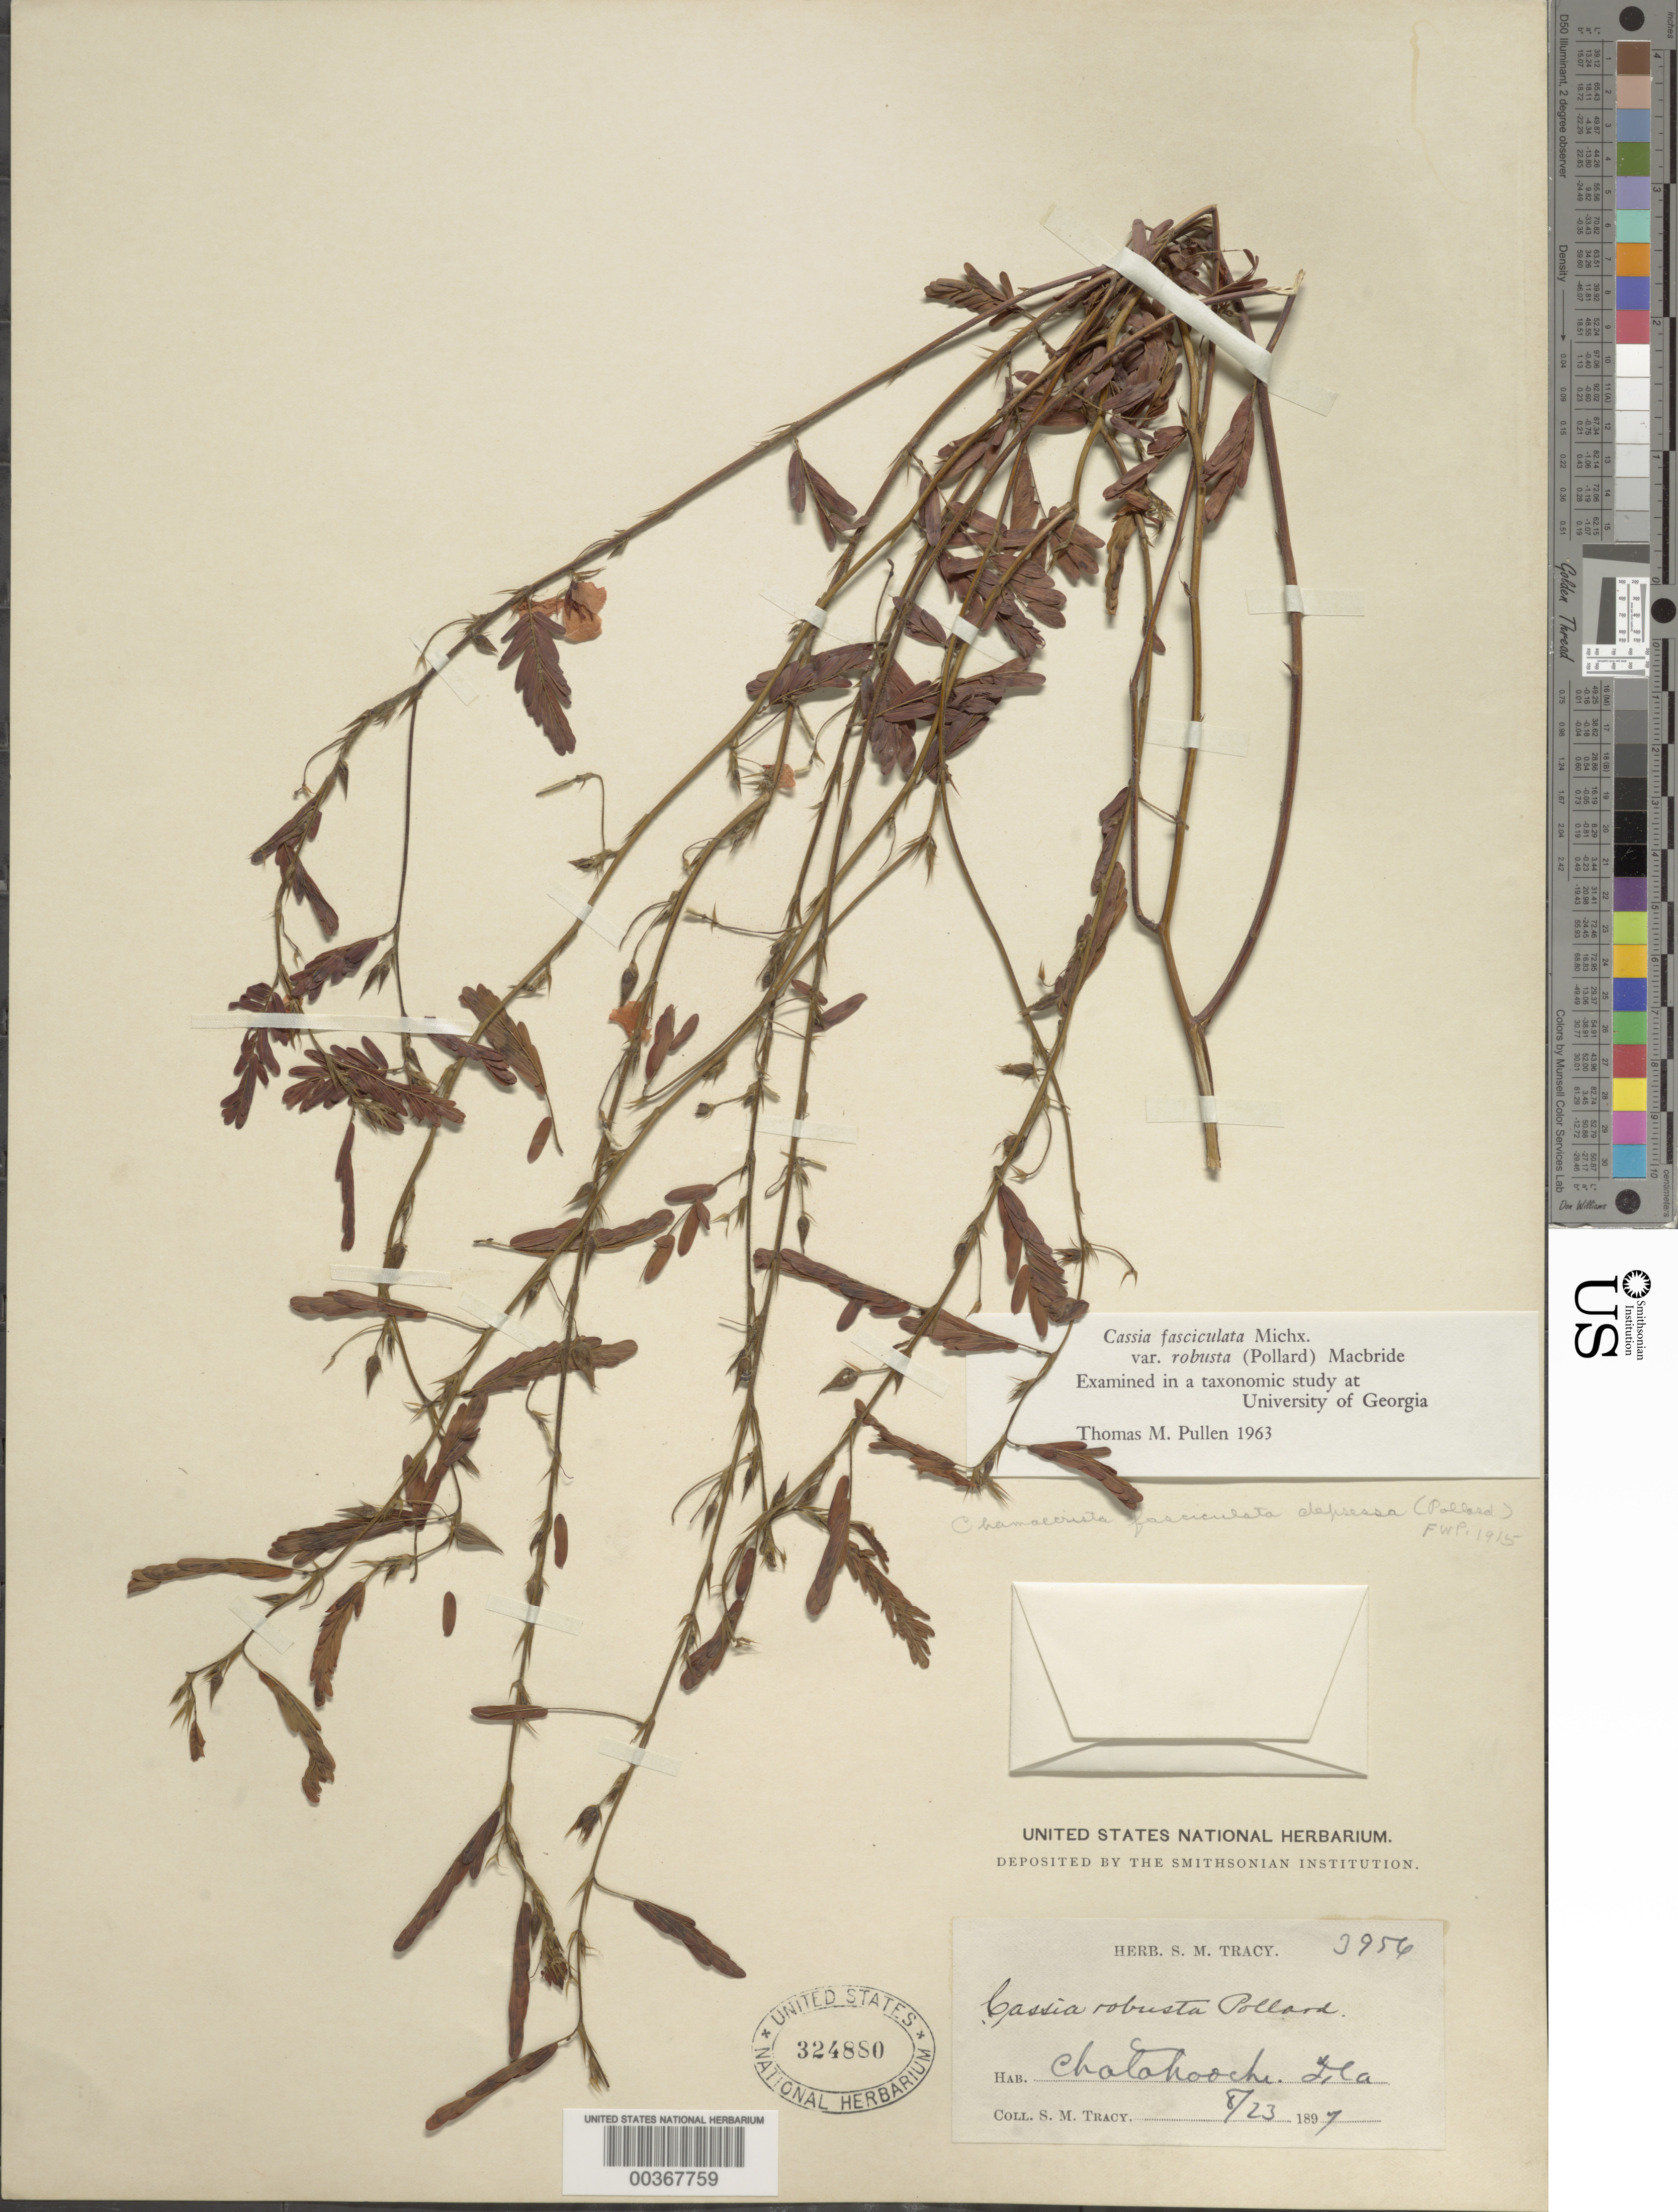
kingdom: Plantae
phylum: Tracheophyta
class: Magnoliopsida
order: Fabales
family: Fabaceae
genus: Chamaecrista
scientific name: Chamaecrista fasciculata var. robusta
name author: (Pollard) Moldenke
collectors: S. M. Tracy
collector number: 3956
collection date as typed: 23 Aug 1897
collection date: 1897-08-23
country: United States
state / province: Florida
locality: Chatahooche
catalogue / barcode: US 324880